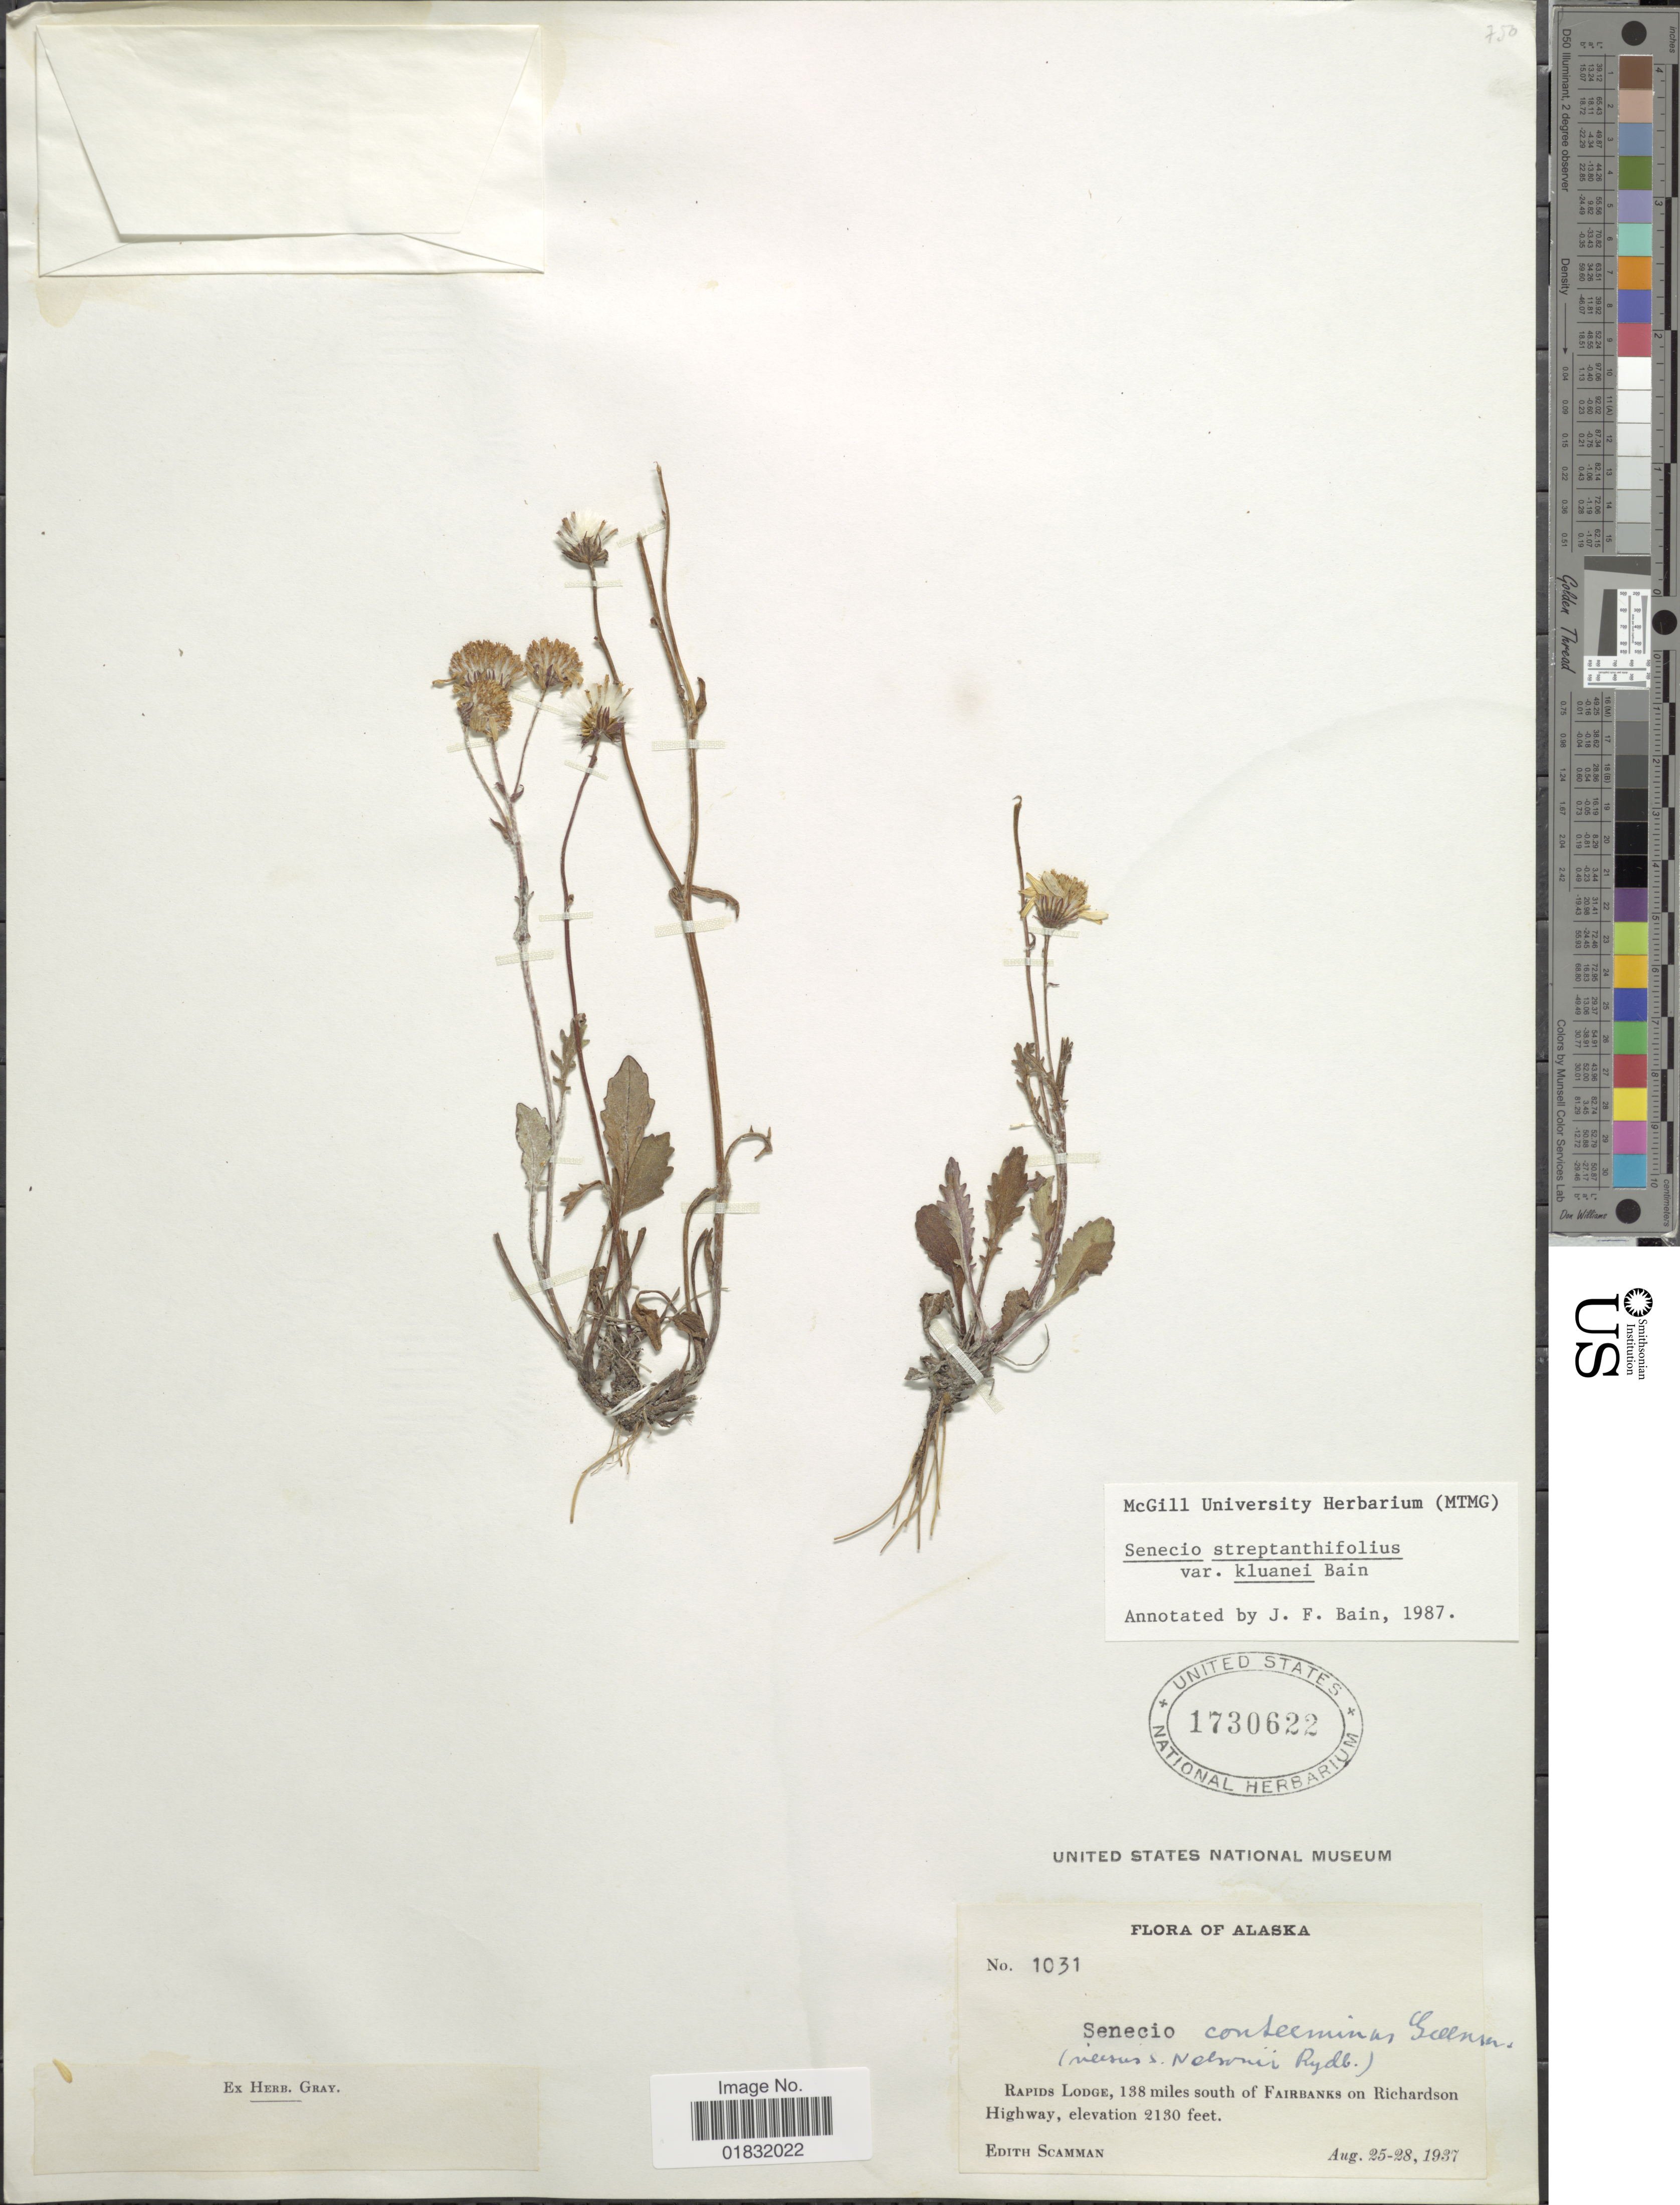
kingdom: Plantae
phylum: Tracheophyta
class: Magnoliopsida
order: Asterales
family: Asteraceae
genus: Packera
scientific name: Packera streptanthifolia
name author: (Greene) W.A. Weber & Á. Löve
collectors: E. Scamman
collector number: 1031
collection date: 1937-08-25/1937-08-28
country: United States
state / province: Alaska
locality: Rapids Lodge, 138 miles south Fairbanks on Richardson Highway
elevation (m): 649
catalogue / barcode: US 1730622